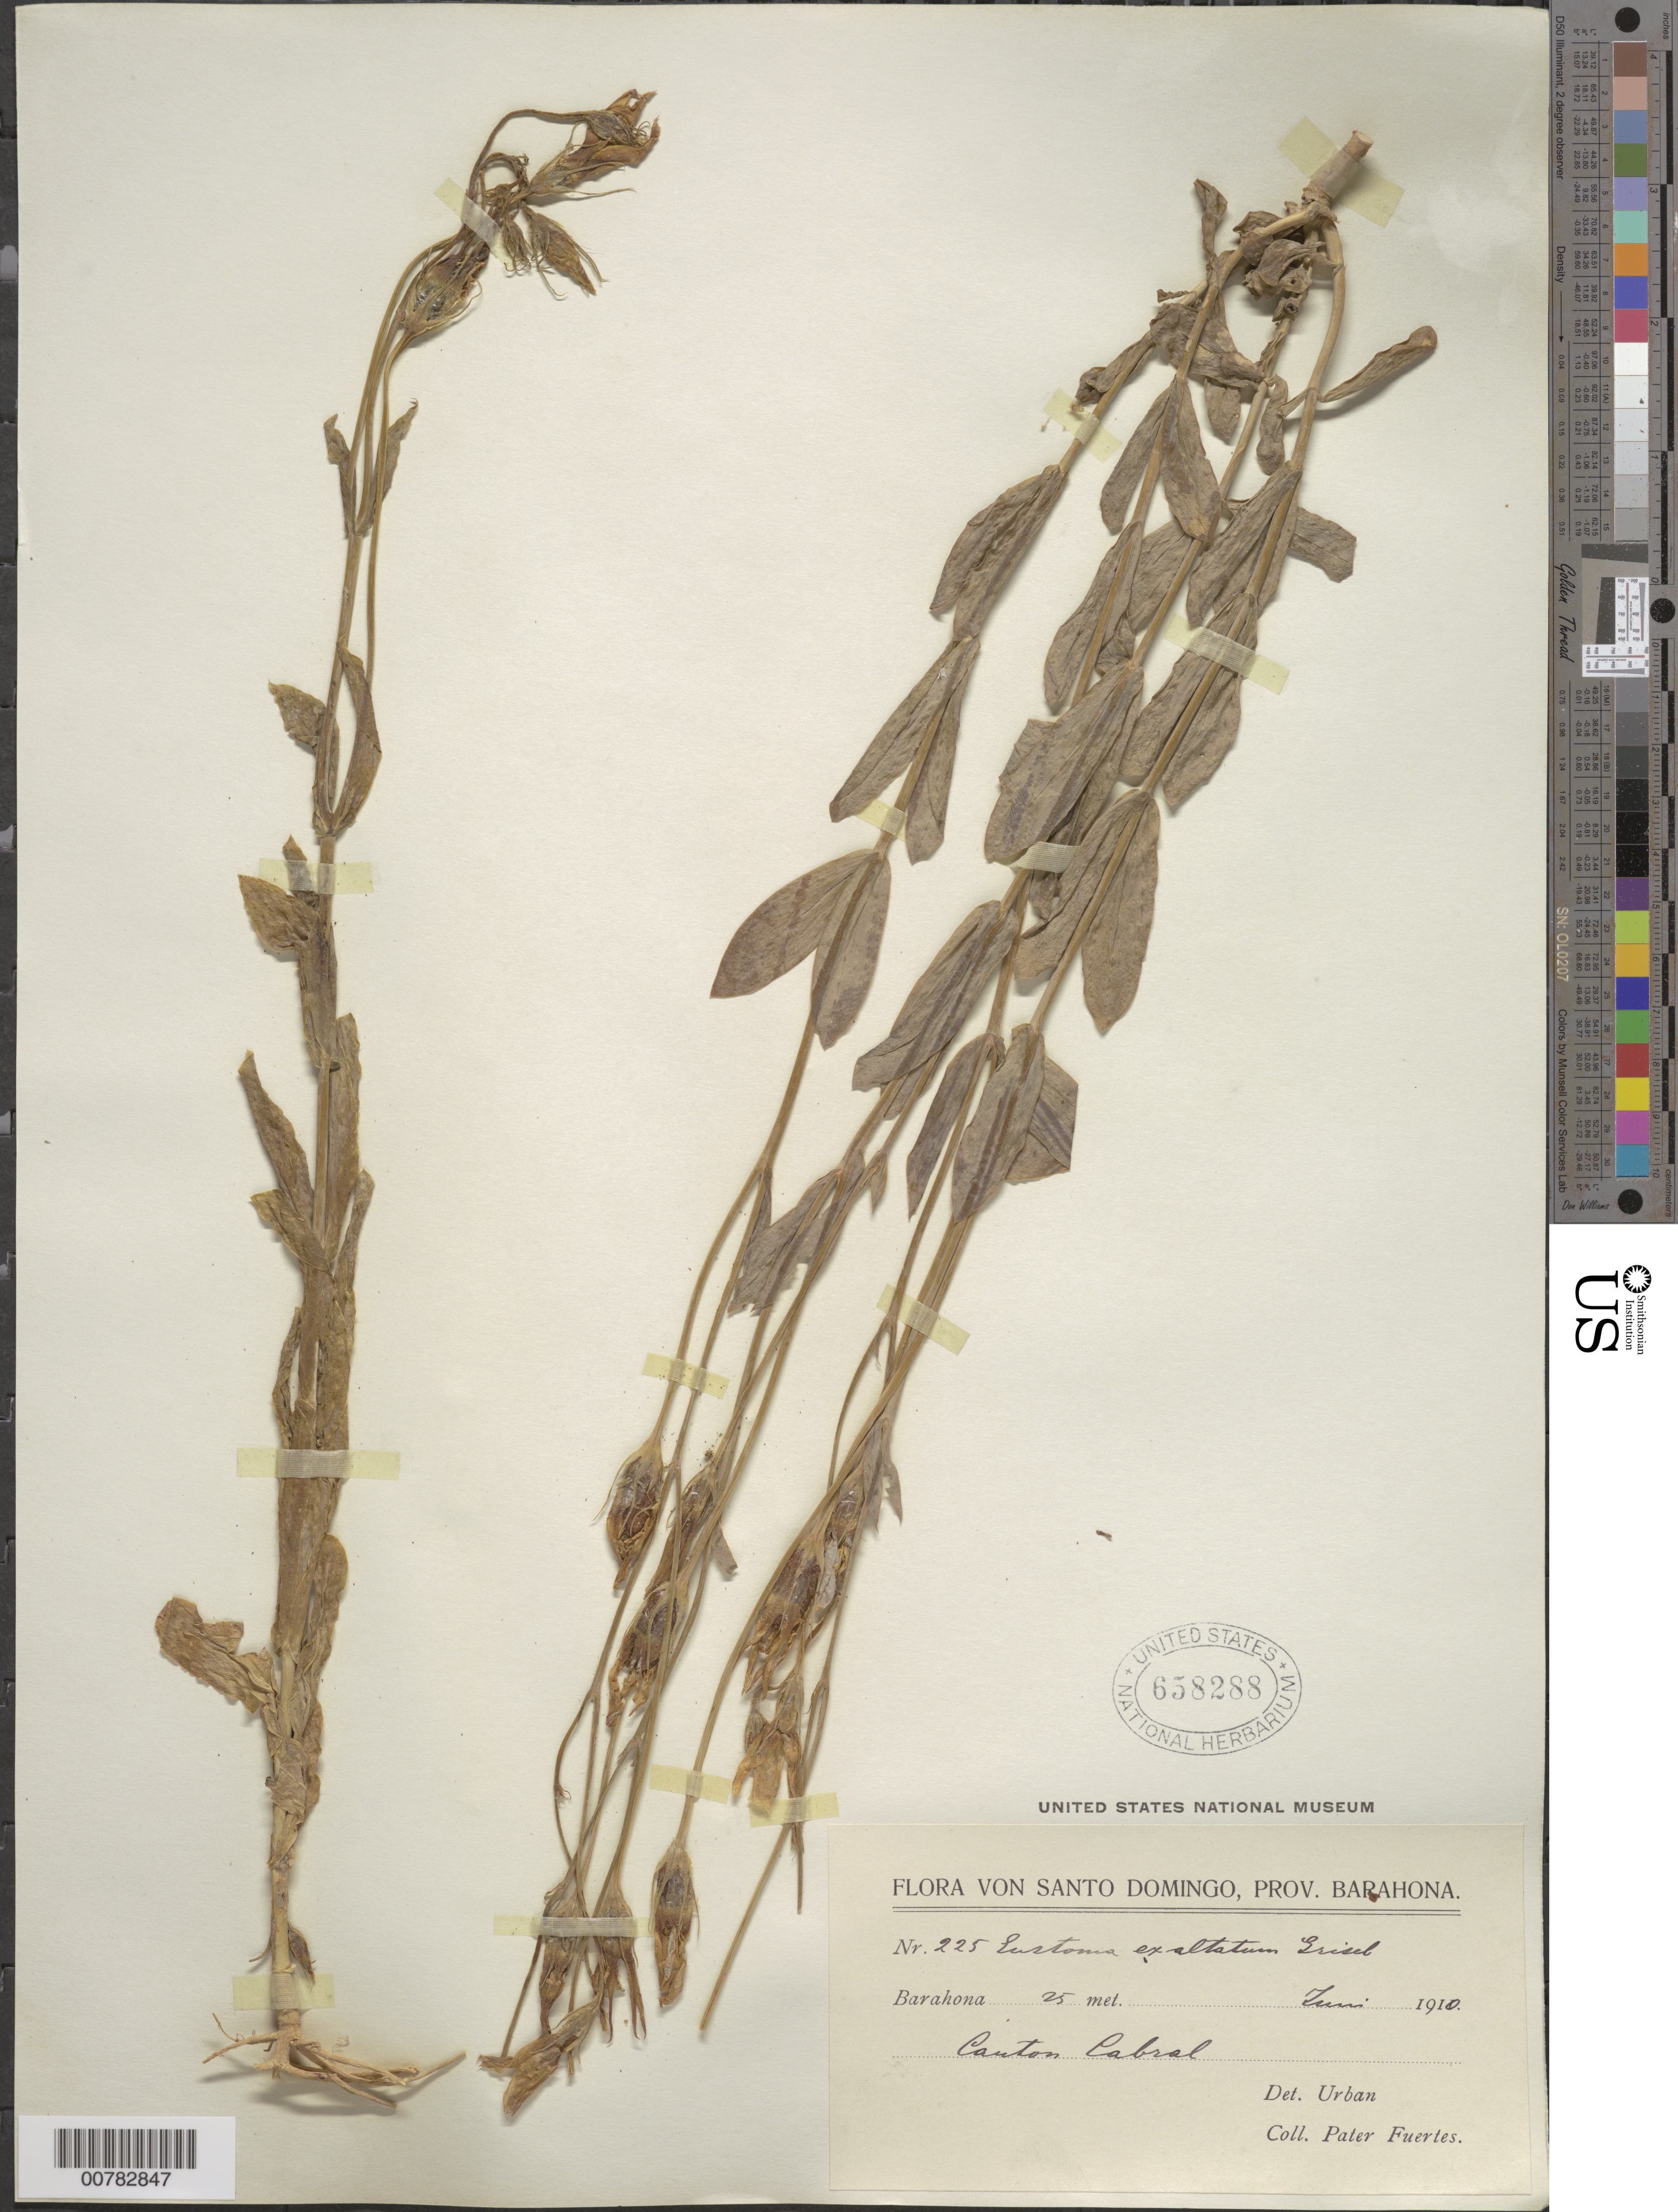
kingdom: Plantae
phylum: Tracheophyta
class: Magnoliopsida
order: Gentianales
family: Gentianaceae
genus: Eustoma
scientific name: Eustoma exaltatum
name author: (L.) Salisb. ex Don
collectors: M. D. Fuertes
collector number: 225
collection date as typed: Jun 1910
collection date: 1910-06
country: Dominican Republic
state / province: Barahona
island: Hispaniola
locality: Canton Cabral.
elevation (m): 25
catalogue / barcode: US 658288